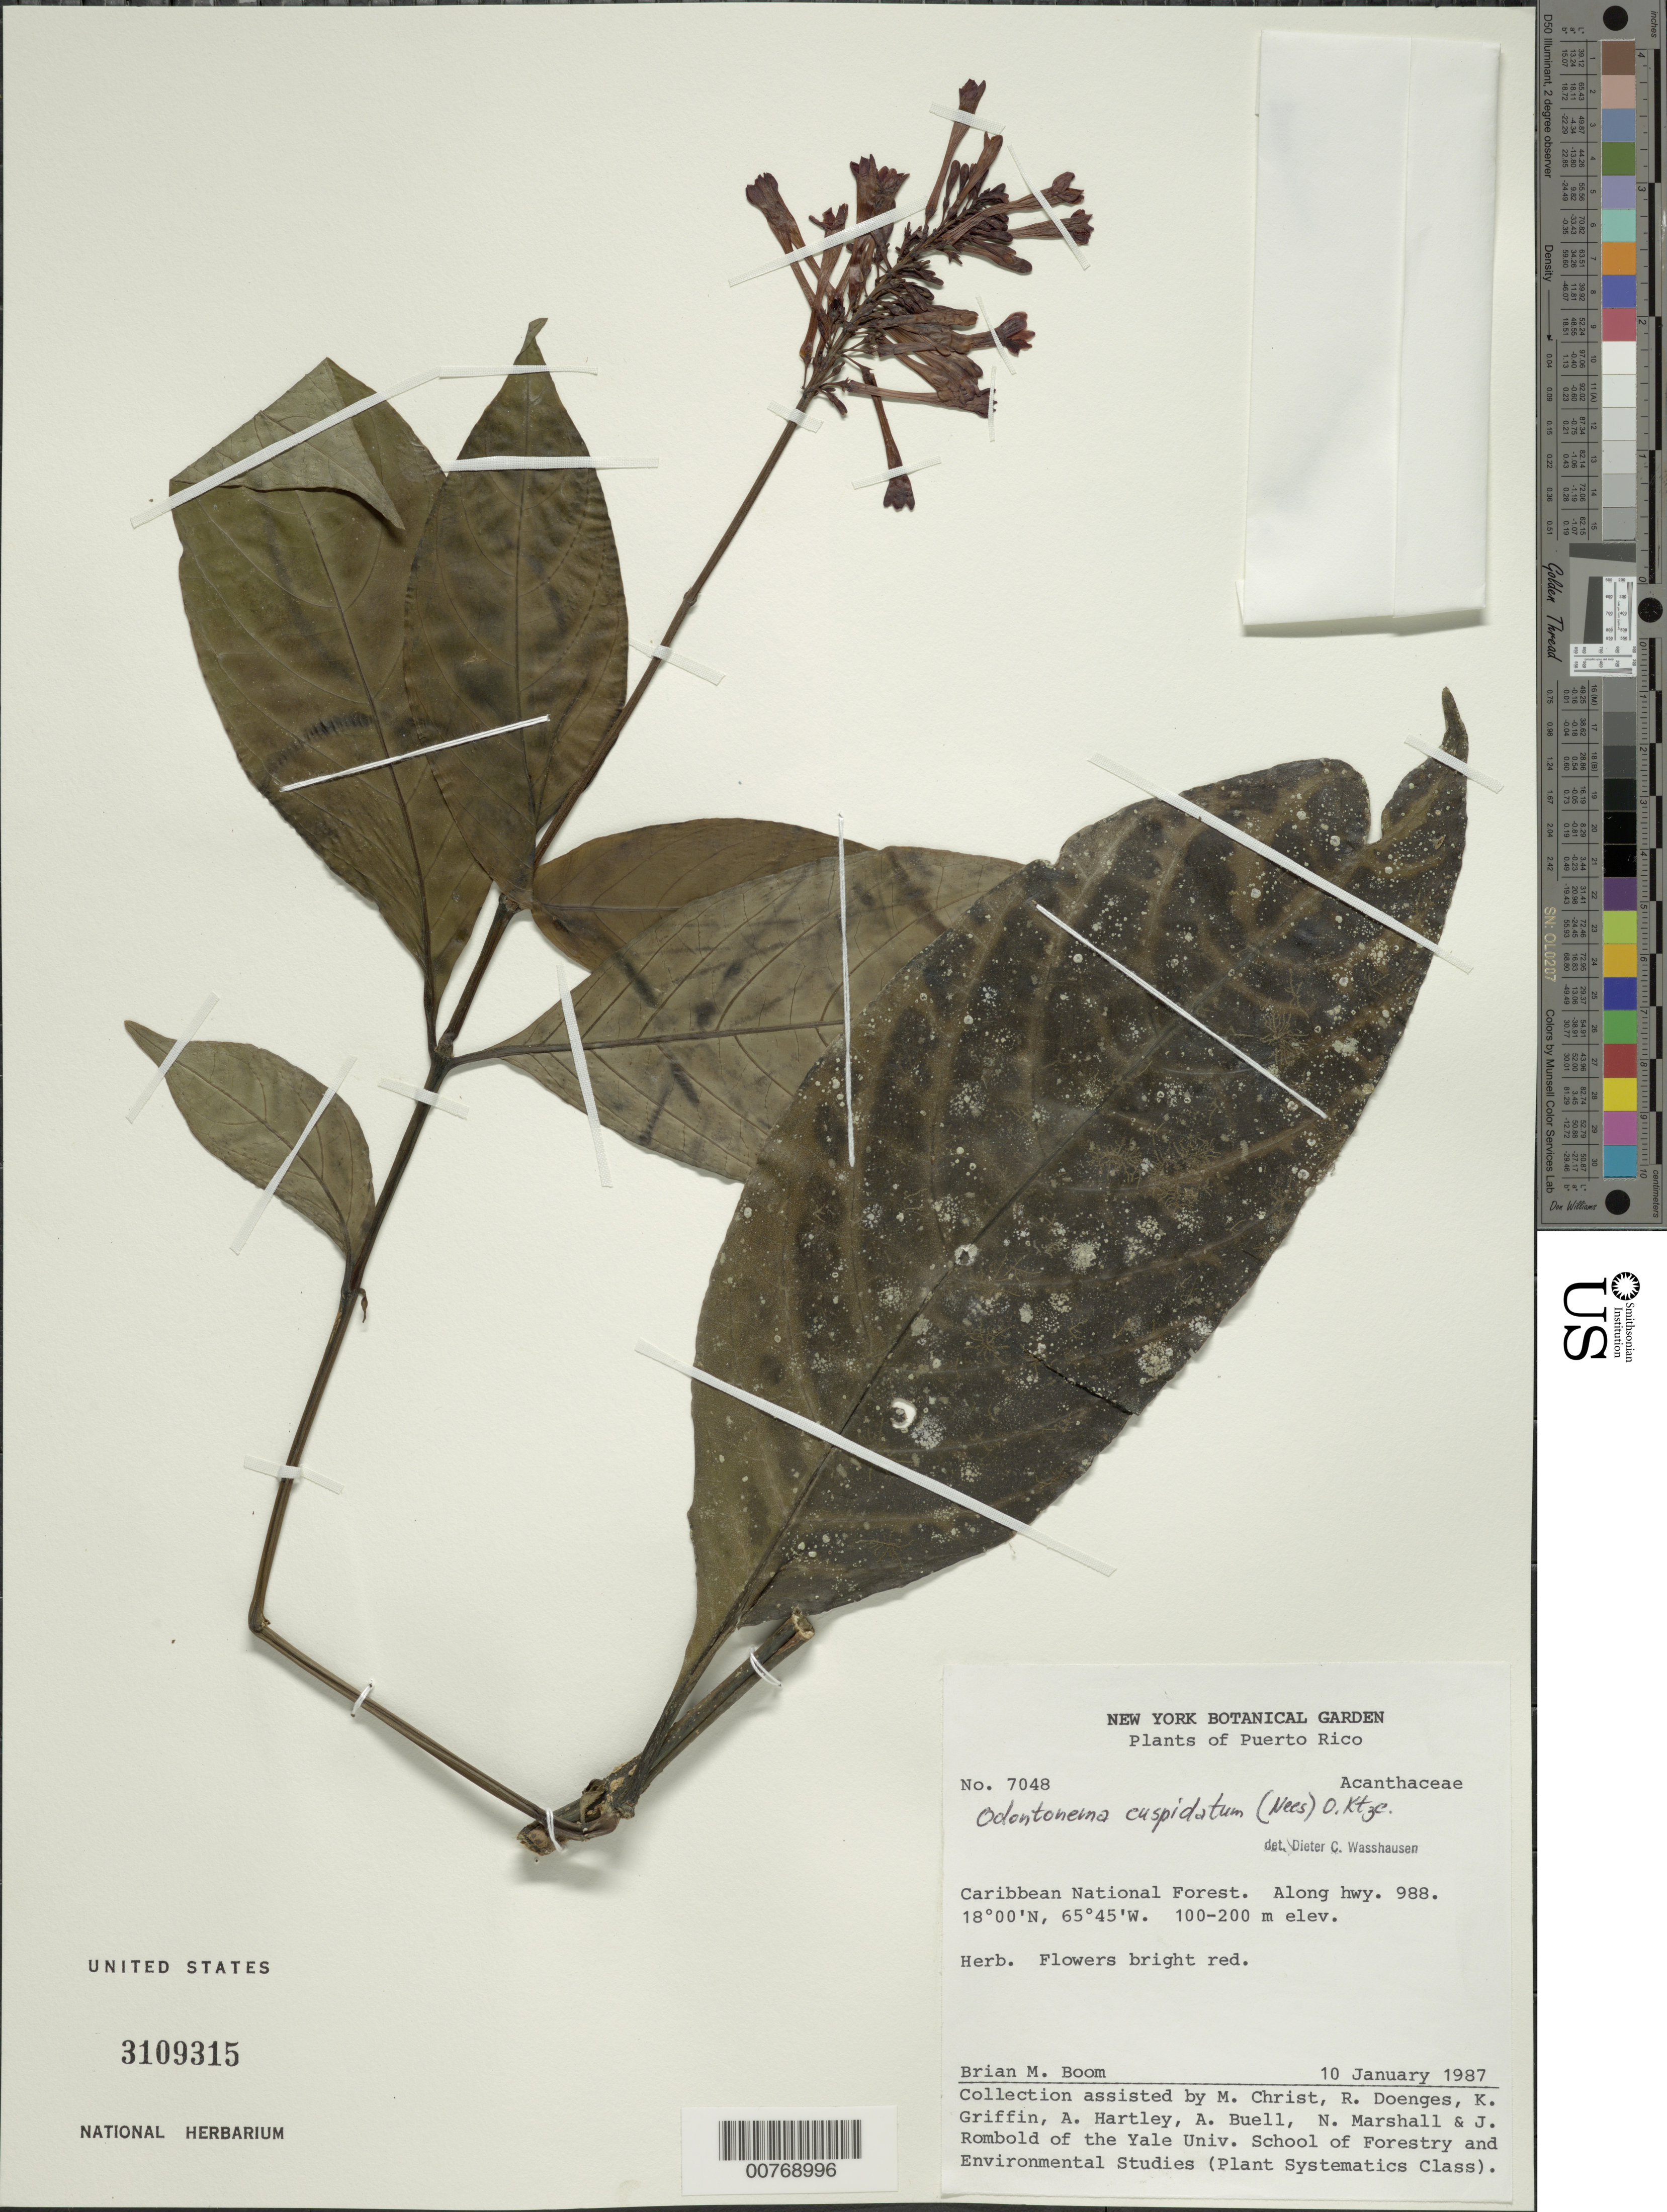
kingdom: Plantae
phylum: Tracheophyta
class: Magnoliopsida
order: Lamiales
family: Acanthaceae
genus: Odontonema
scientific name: Odontonema cuspidatum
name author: (Nees) Kuntze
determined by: Wasshausen, Dieter C., (BOT), Smithsonian Institution - National Museum of Natural History (UNITED STATES)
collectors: B. M. Boom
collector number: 7048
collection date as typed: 10 Jan 1987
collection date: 1987-01-10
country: Puerto Rico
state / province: Río Grande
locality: Caribbean National Forest; along Hwy. 988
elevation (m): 100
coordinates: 18, -65.75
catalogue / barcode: US 3109315